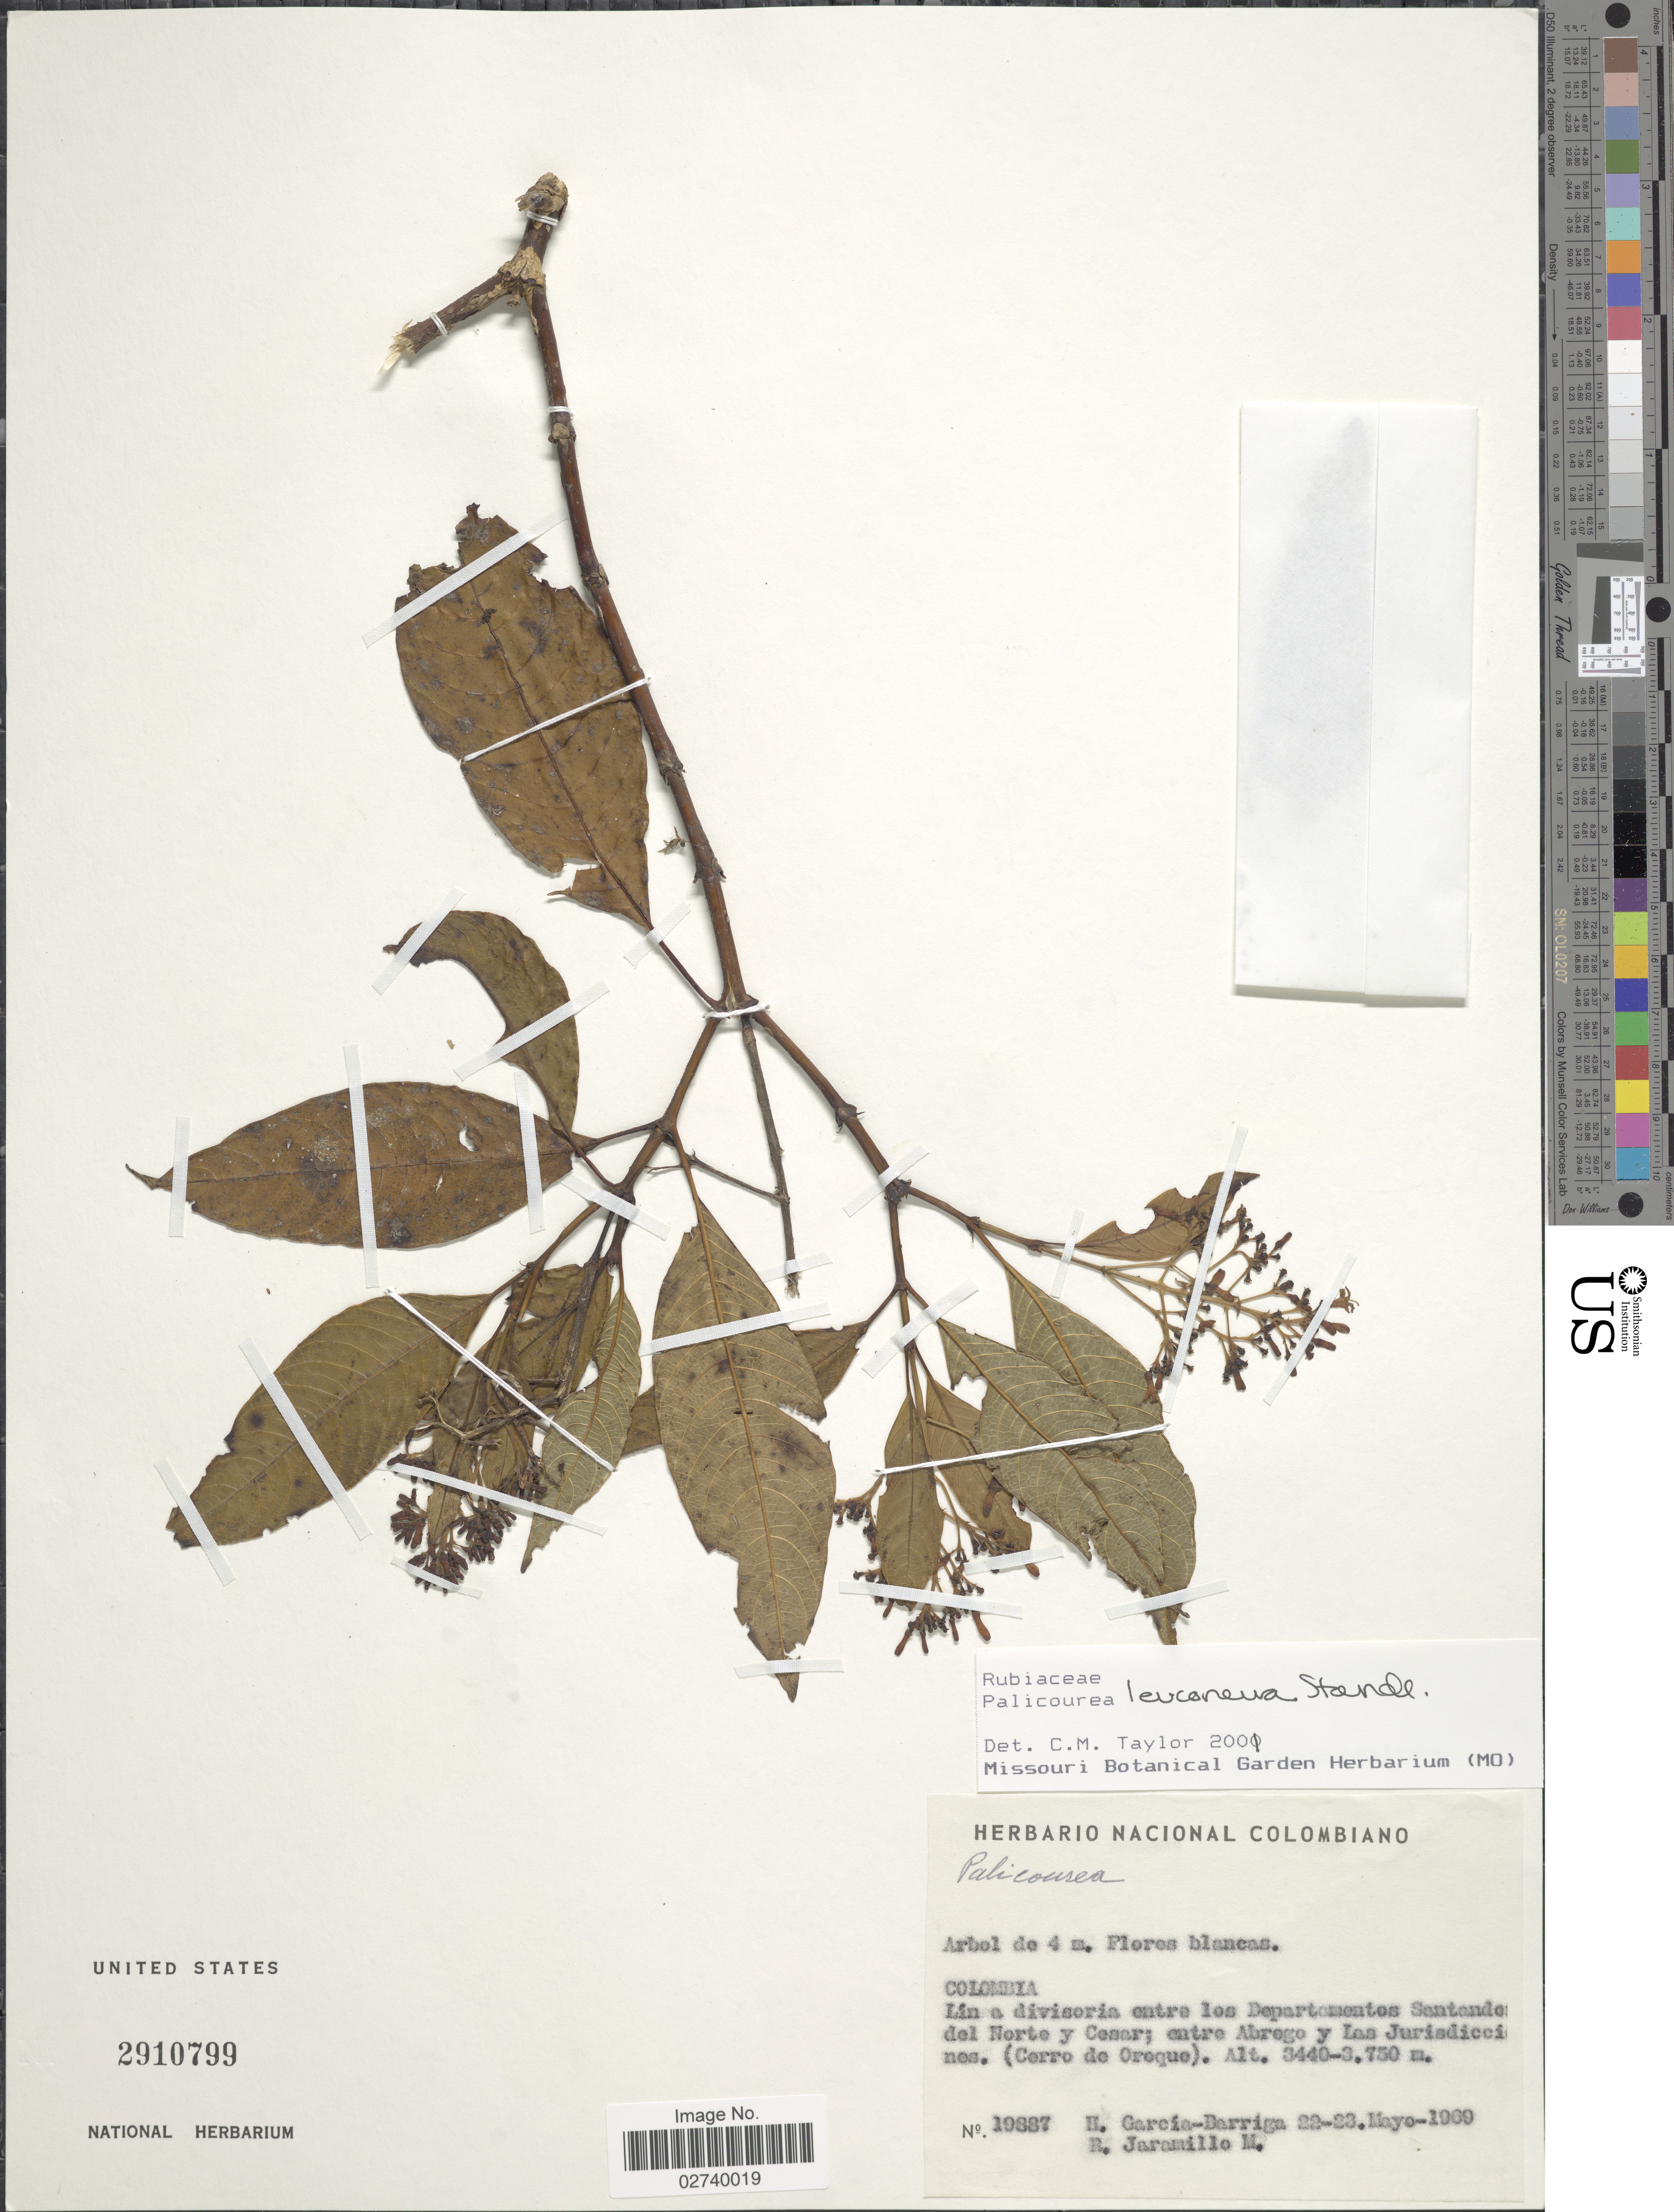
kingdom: Plantae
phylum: Tracheophyta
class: Magnoliopsida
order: Gentianales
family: Rubiaceae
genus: Palicourea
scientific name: Palicourea leuconeura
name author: Standl.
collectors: H. García Barriga & R. Jaramillo M.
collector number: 19887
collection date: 1969-05-22/1969-05-23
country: Colombia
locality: Lín a divisoria entre los Departamentos Santander del Norte y Cesar; entre Abrego y Las Jurisdicciones (Cerro de Oroque)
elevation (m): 3440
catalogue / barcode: US 2910799